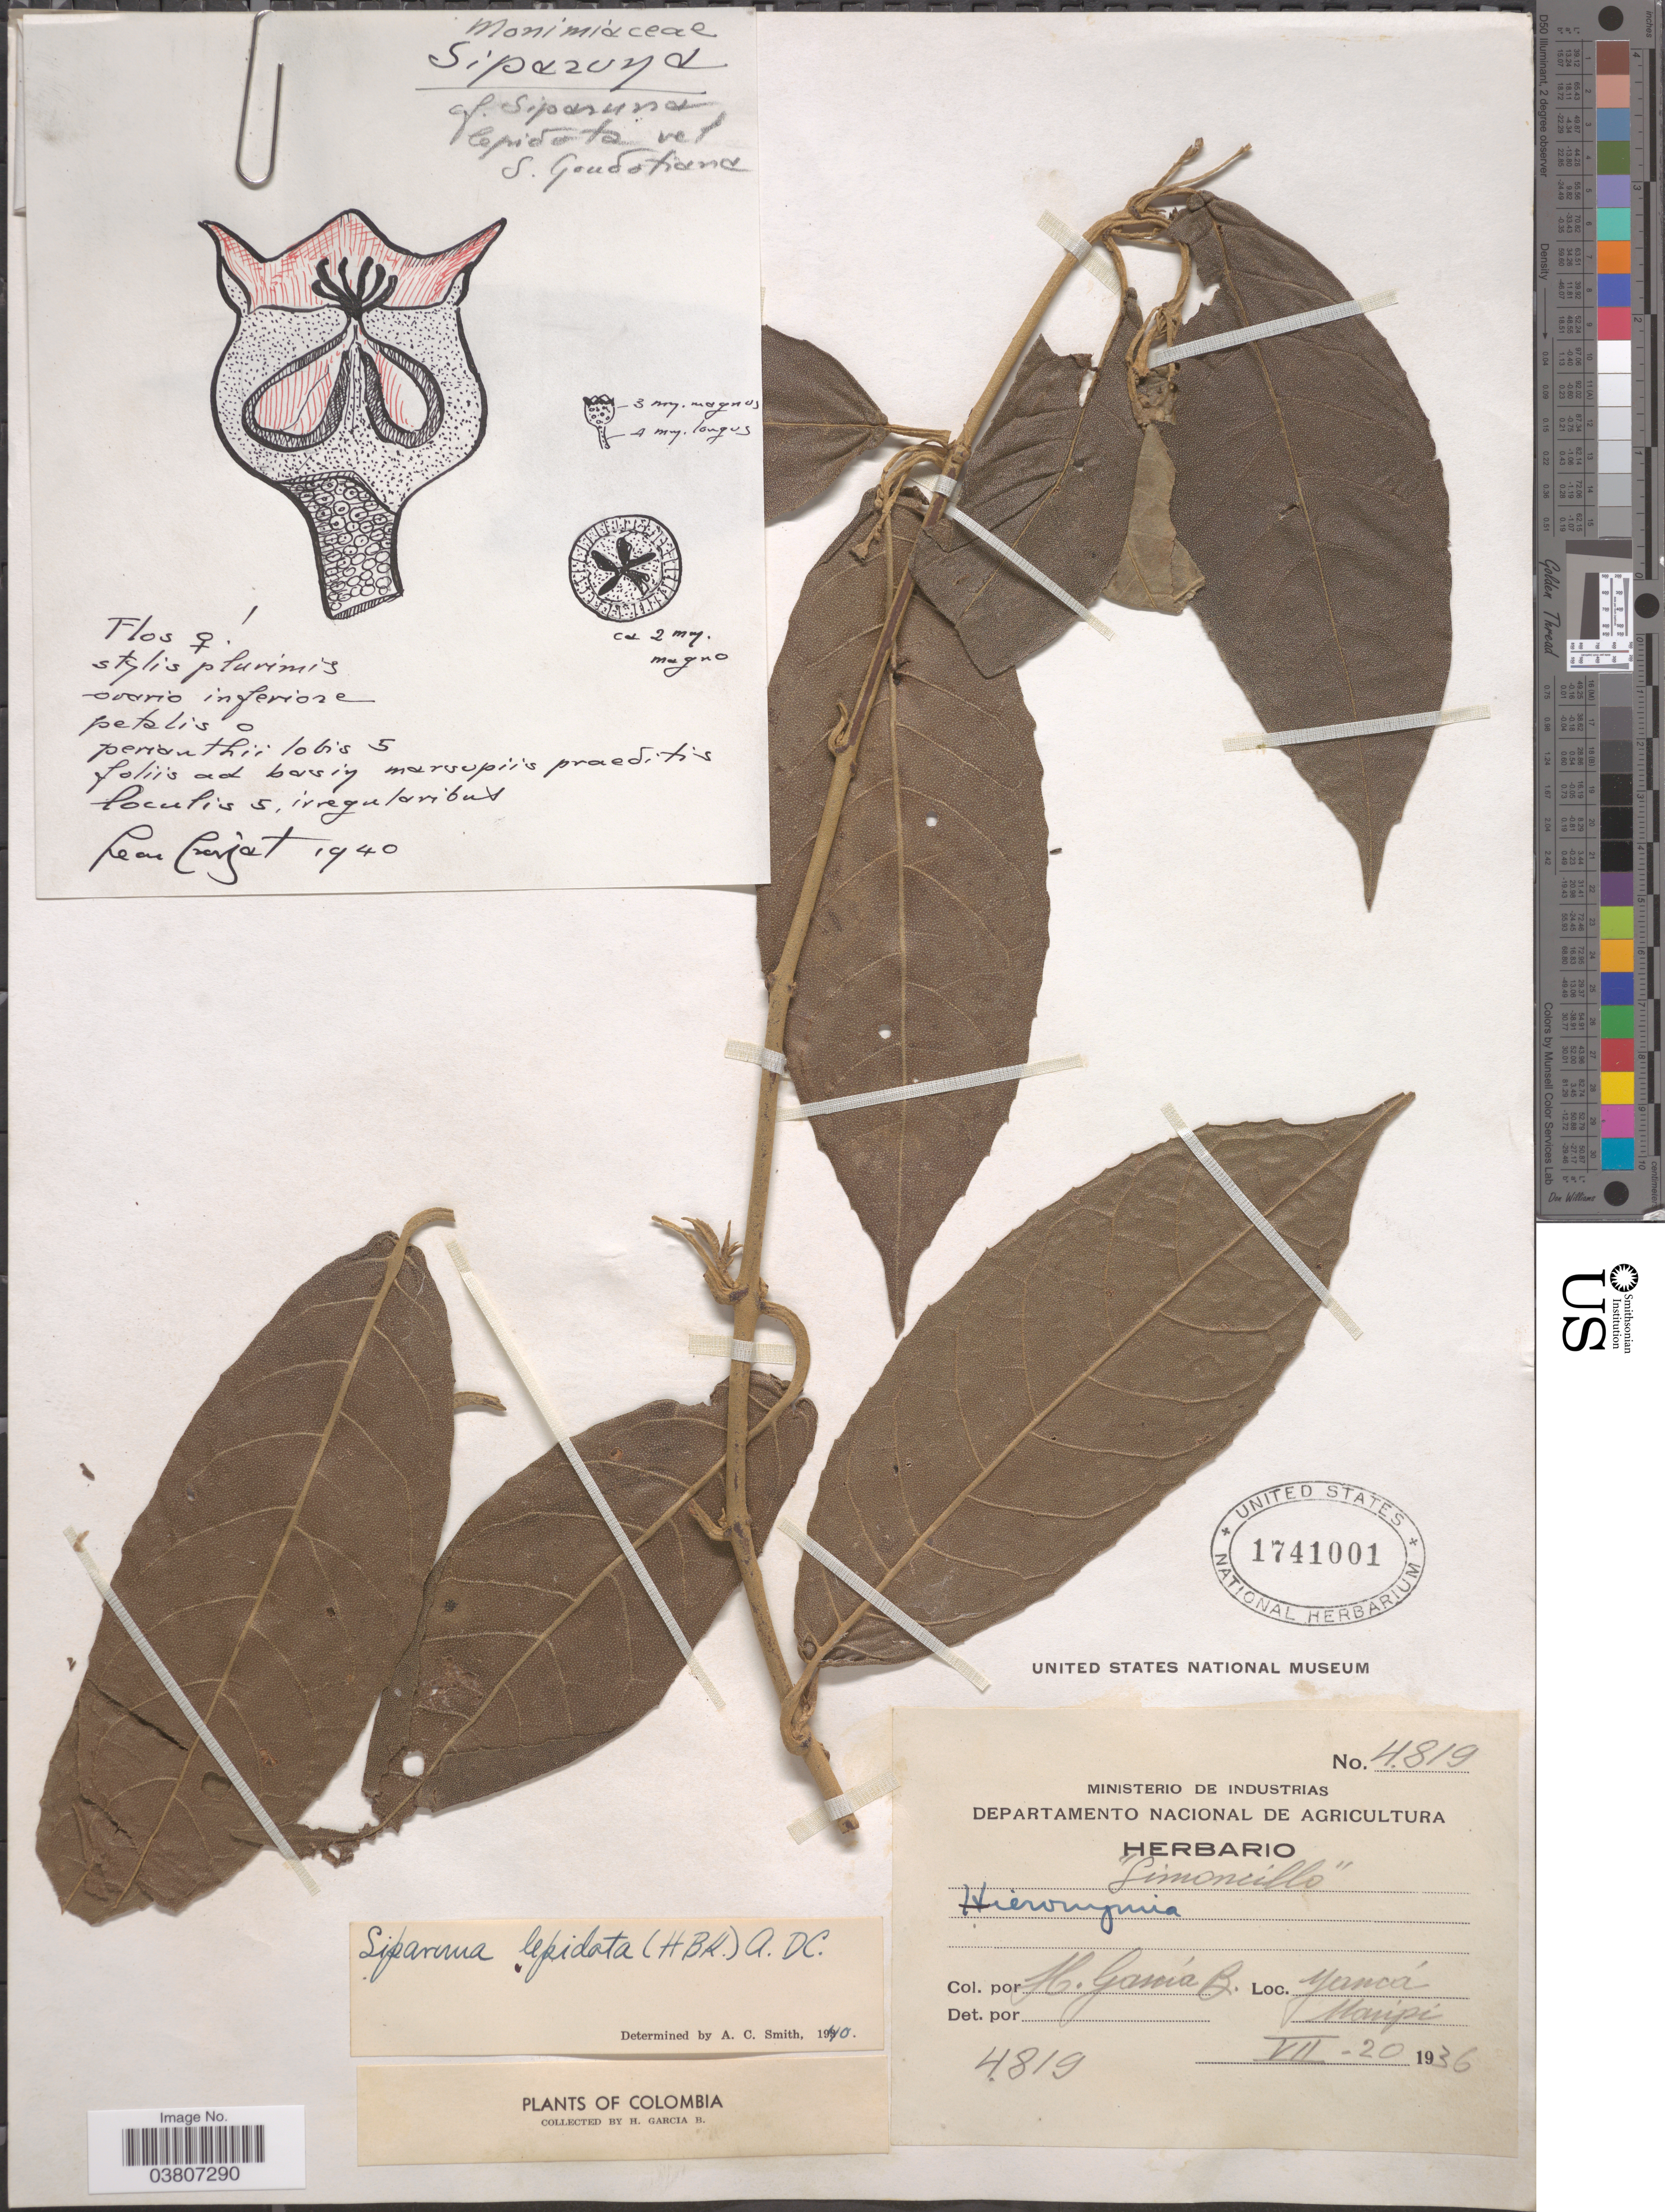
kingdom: Plantae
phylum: Tracheophyta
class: Magnoliopsida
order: Laurales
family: Siparunaceae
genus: Siparuna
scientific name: Siparuna lepidota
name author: (Kunth) A. DC.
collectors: H. García B.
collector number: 4819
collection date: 1936-07-20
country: Colombia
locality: Yancá [interpreted], Maripi.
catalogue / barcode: US 1741001